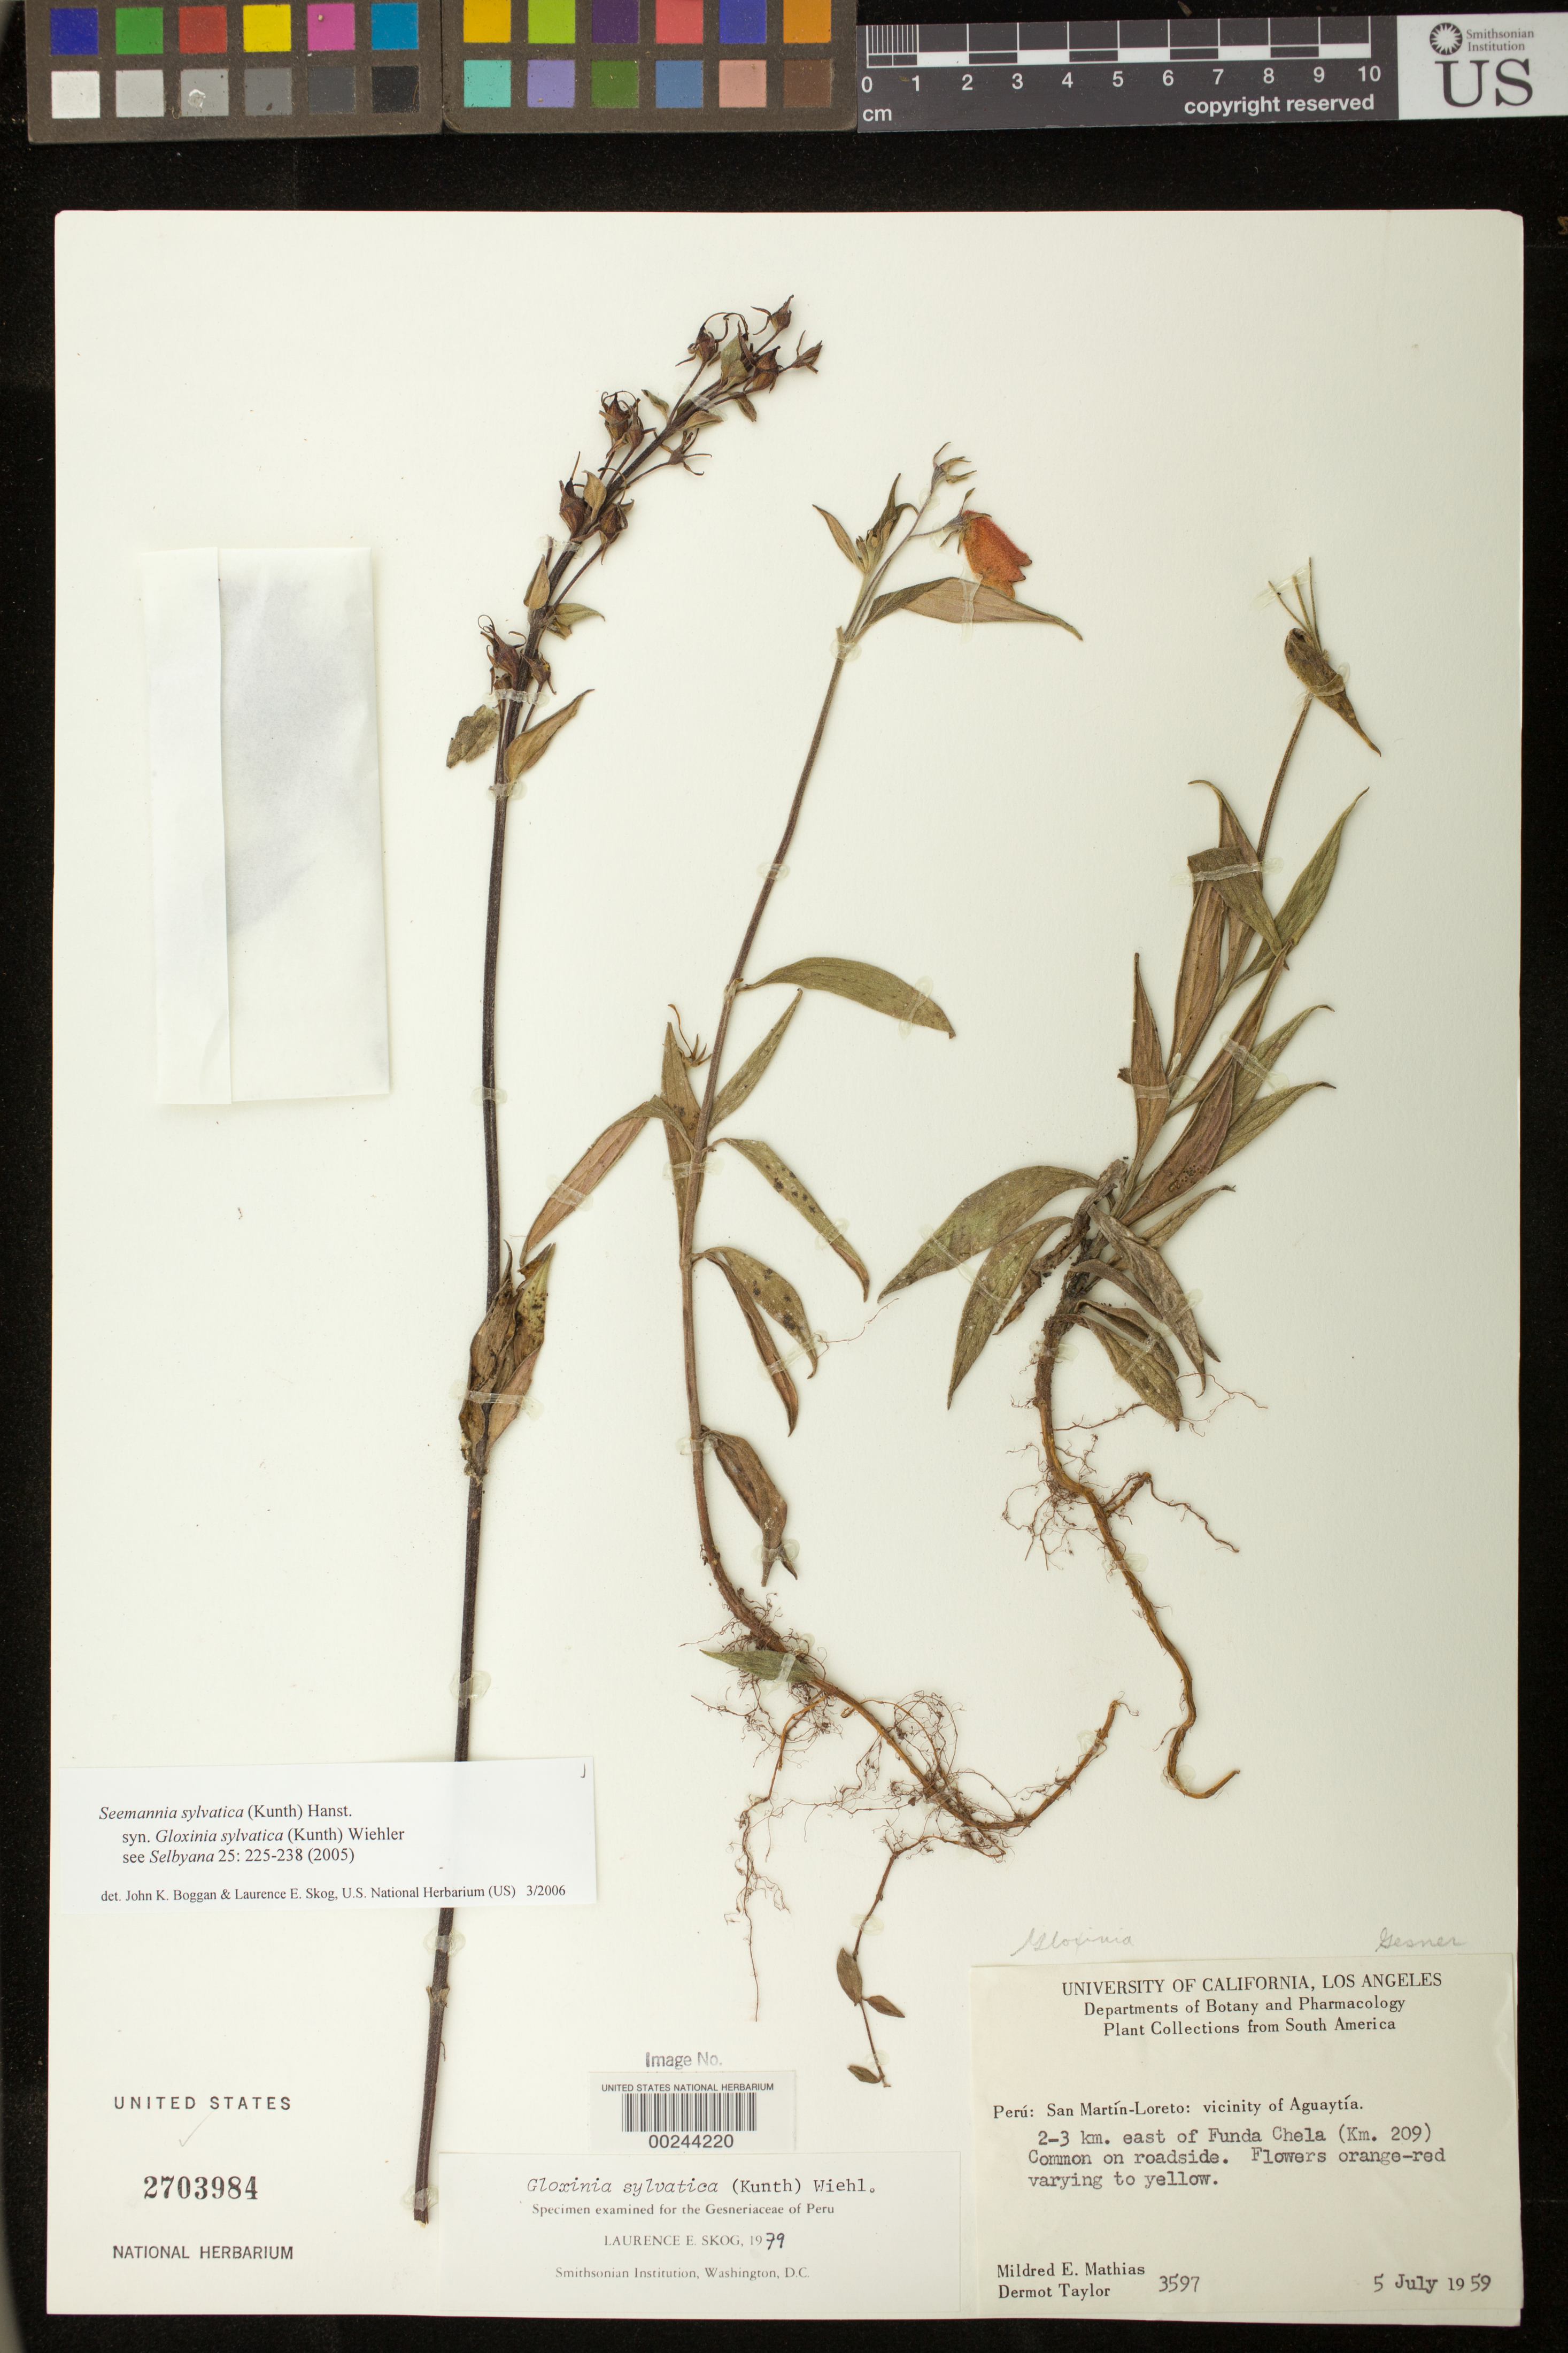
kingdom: Plantae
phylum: Tracheophyta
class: Magnoliopsida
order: Lamiales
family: Gesneriaceae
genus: Seemannia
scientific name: Seemannia sylvatica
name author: (Kunth) Hanst.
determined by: Boggan, J. K.; Skog, L. E.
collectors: M. E. Mathias & D. Taylor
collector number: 3597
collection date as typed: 05 Jul 1959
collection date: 1959-07-05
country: Peru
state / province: Ucayali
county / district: Padre Abad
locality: Vicinity of Aguaytia, 2-3 km E of Funda Chela (km 209)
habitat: Common on roadside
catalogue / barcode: US 2703984